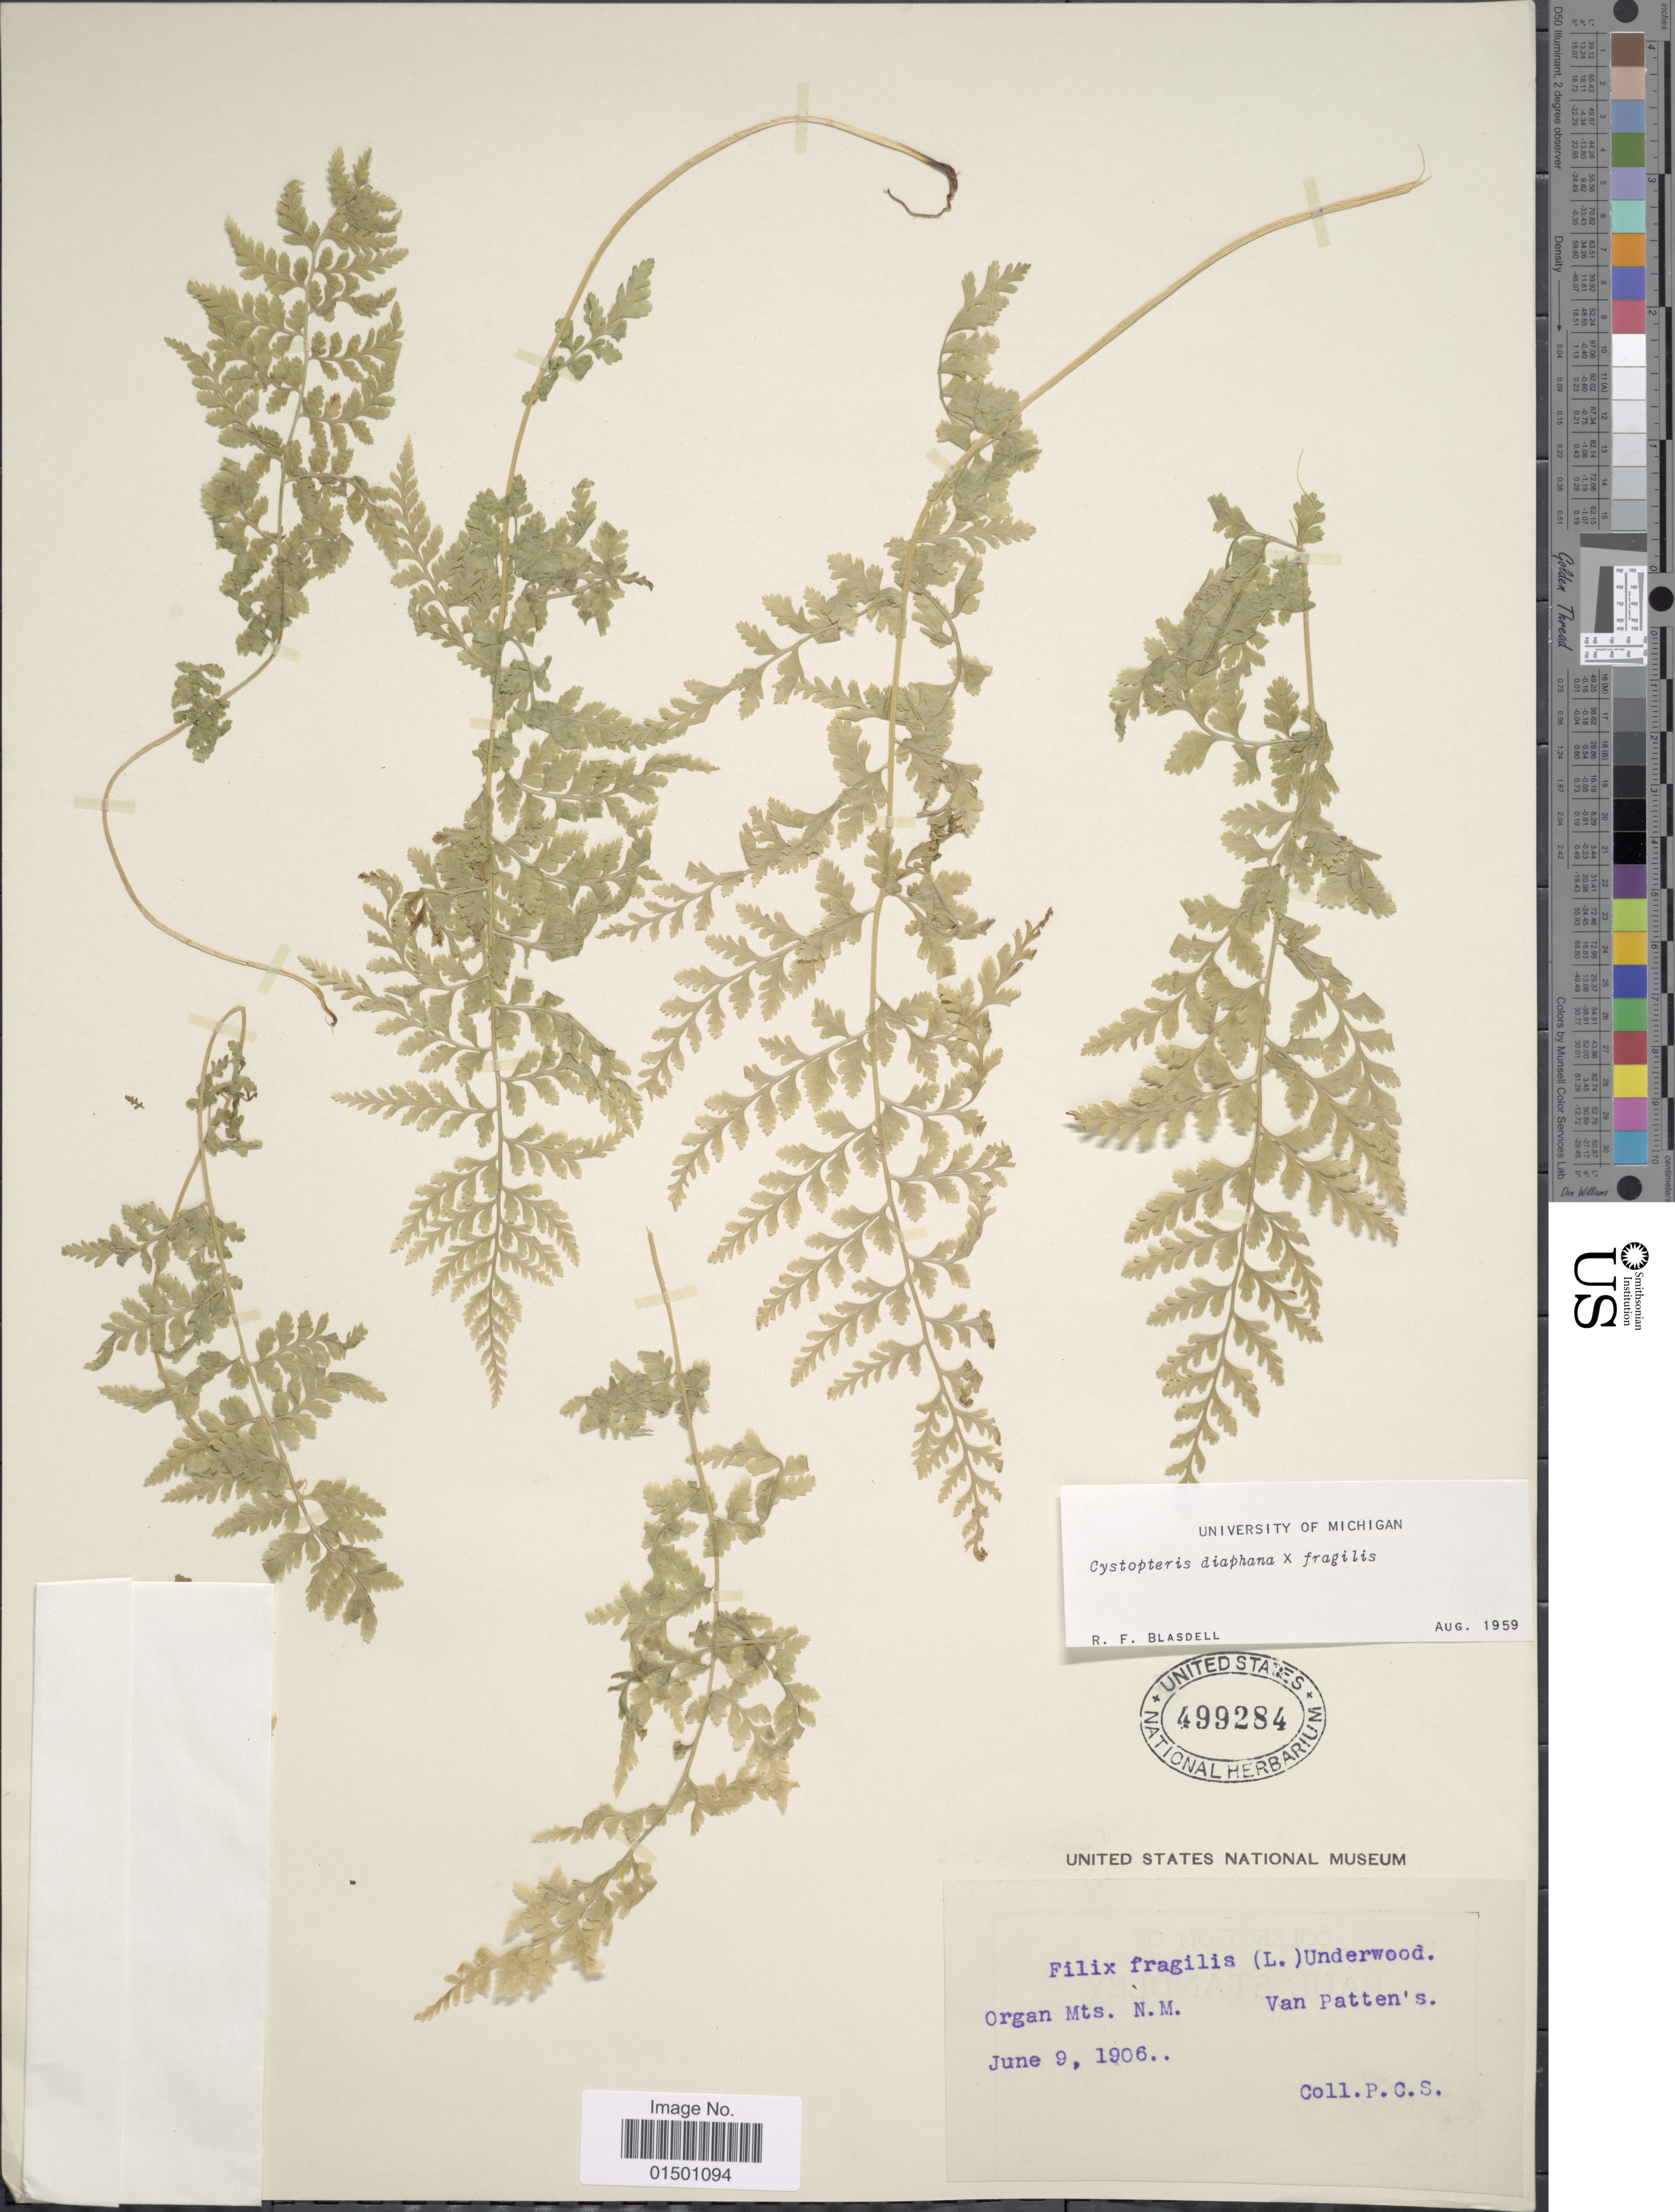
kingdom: Plantae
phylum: Tracheophyta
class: Polypodiopsida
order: Polypodiales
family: Cystopteridaceae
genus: Cystopteris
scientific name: Cystopteris diaphana x C. fragilis (L.) Bernh.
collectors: P. C. Standley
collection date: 1906-06-09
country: United States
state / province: New Mexico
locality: Organ Mts., Van Patten's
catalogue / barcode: US 499284